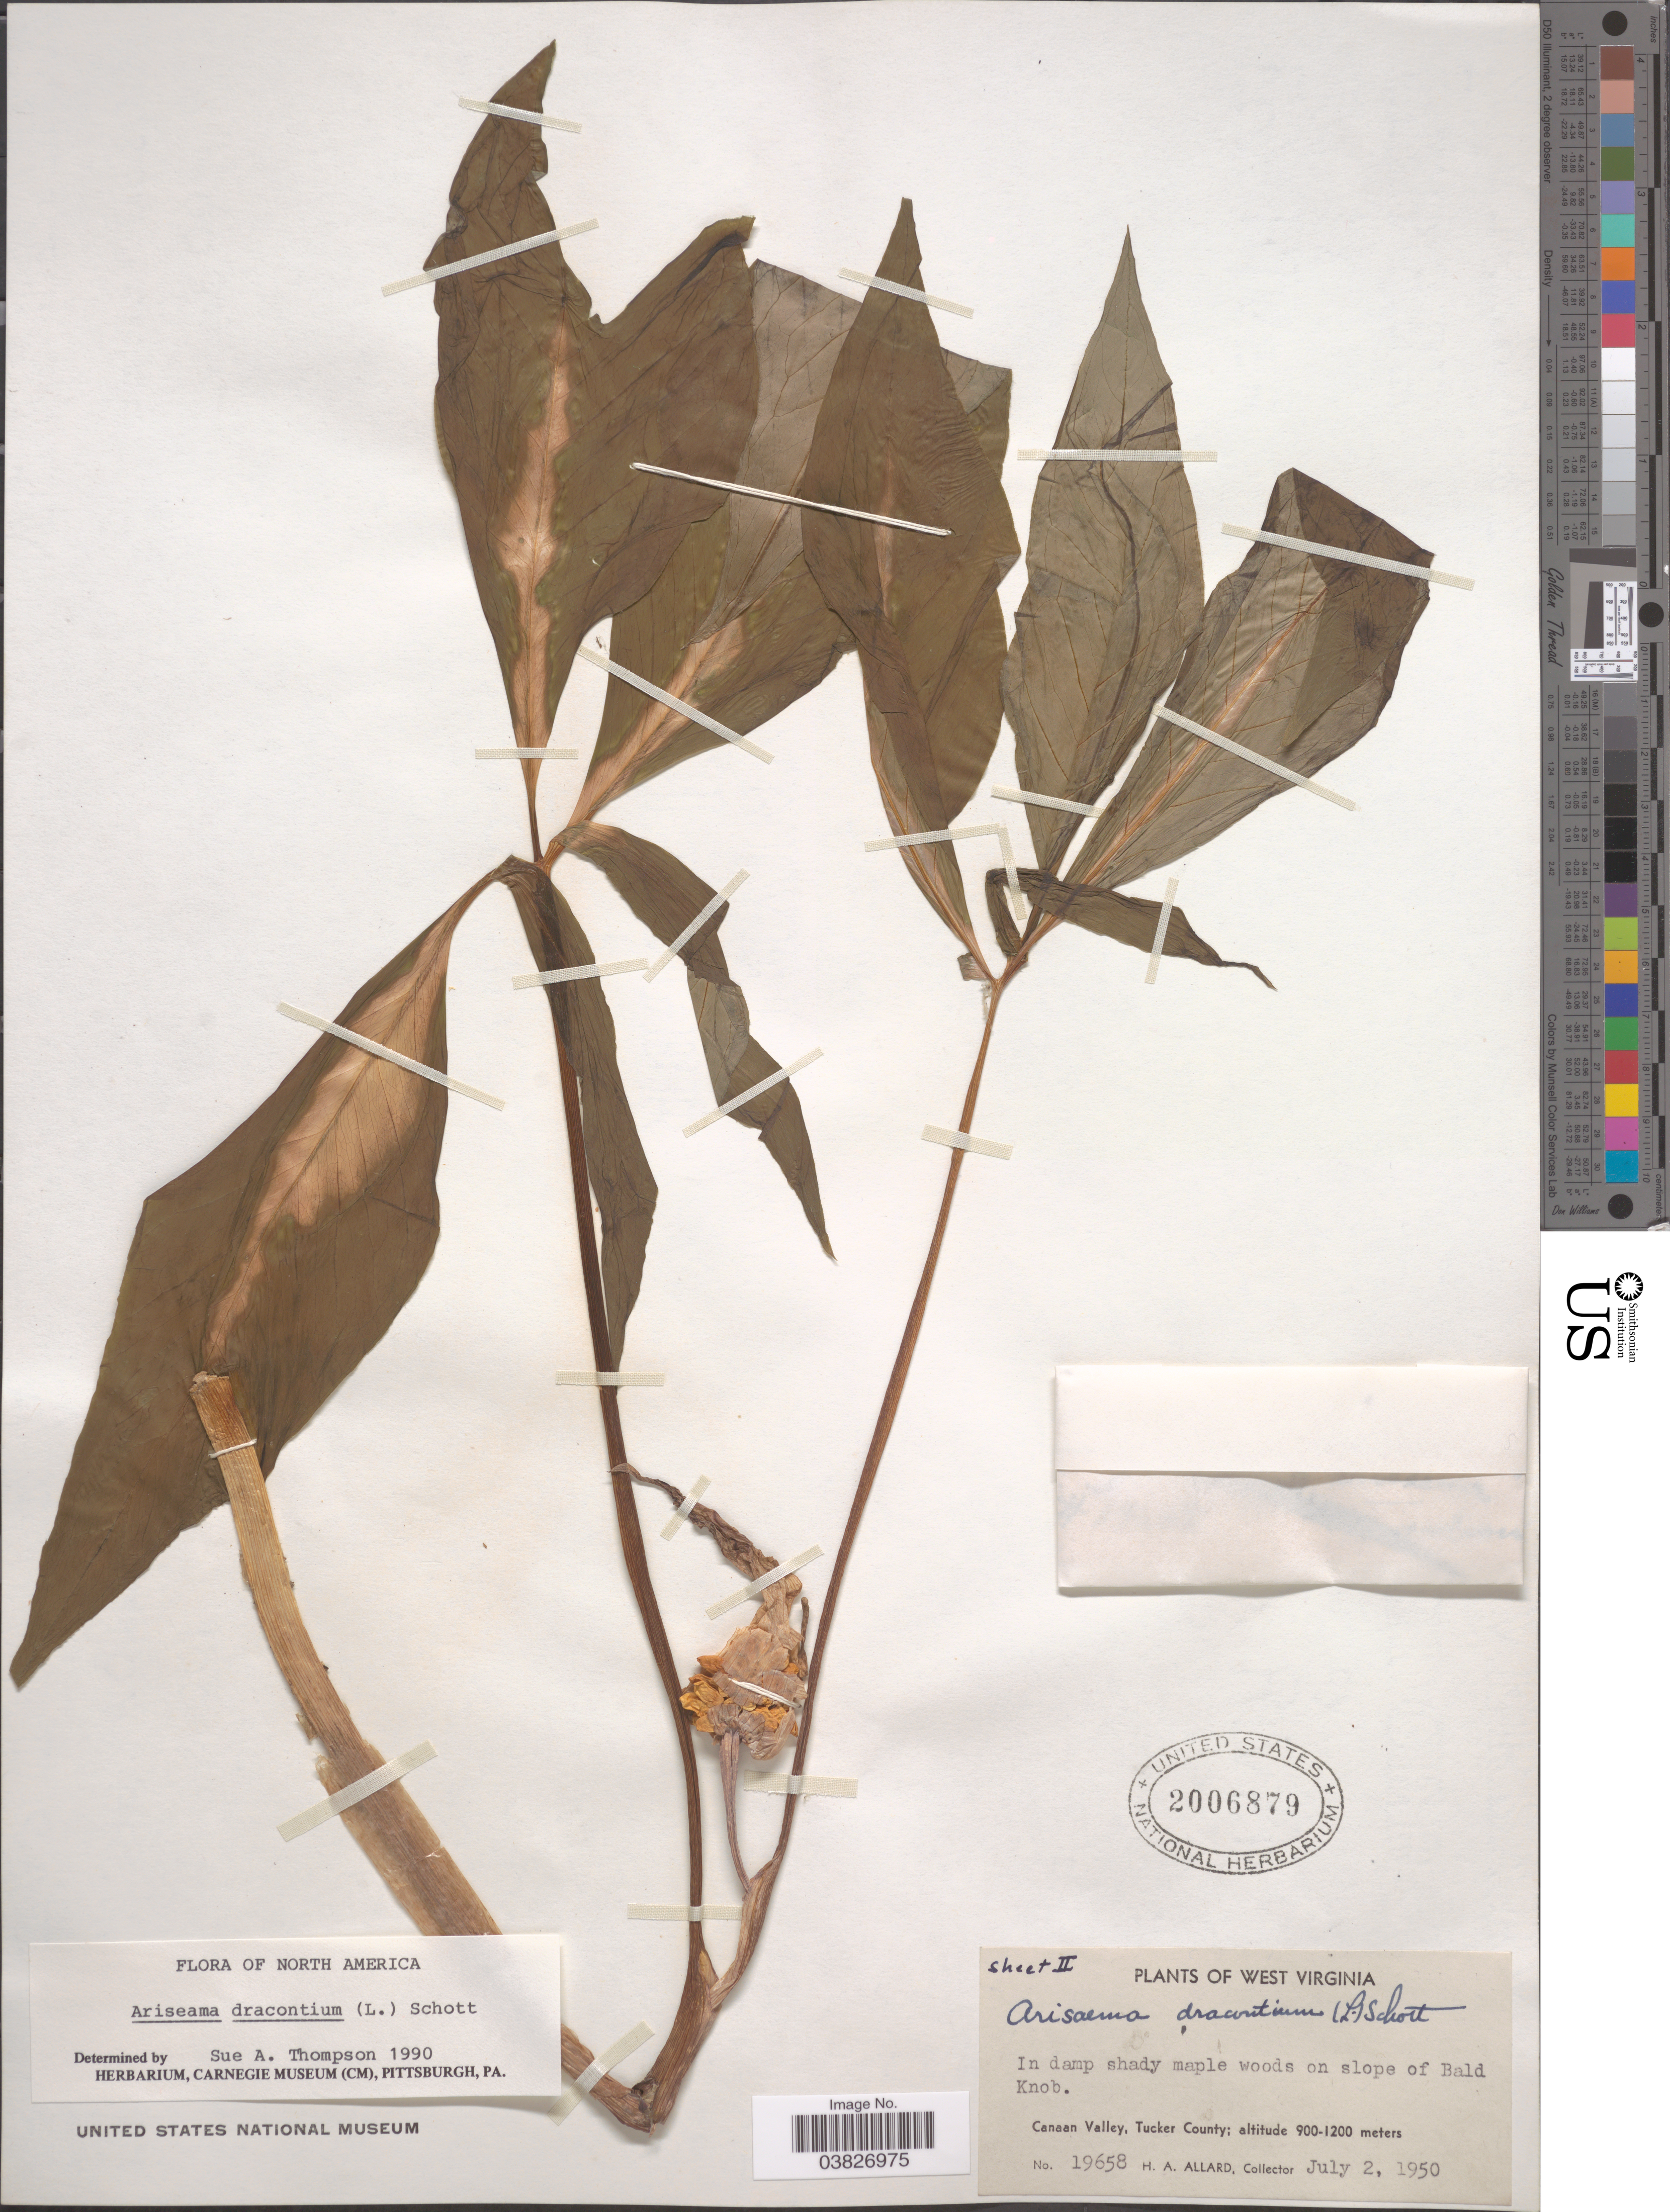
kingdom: Plantae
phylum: Tracheophyta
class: Liliopsida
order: Alismatales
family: Araceae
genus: Arisaema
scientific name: Arisaema dracontium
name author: (L.) Schott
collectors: H. A. Allard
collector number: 19658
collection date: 1950-07-02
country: United States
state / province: West Virginia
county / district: Tucker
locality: In damp shady maple woods on slope of Bald Knob. Canaan Valley, Tucker County.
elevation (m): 900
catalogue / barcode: US 2006879